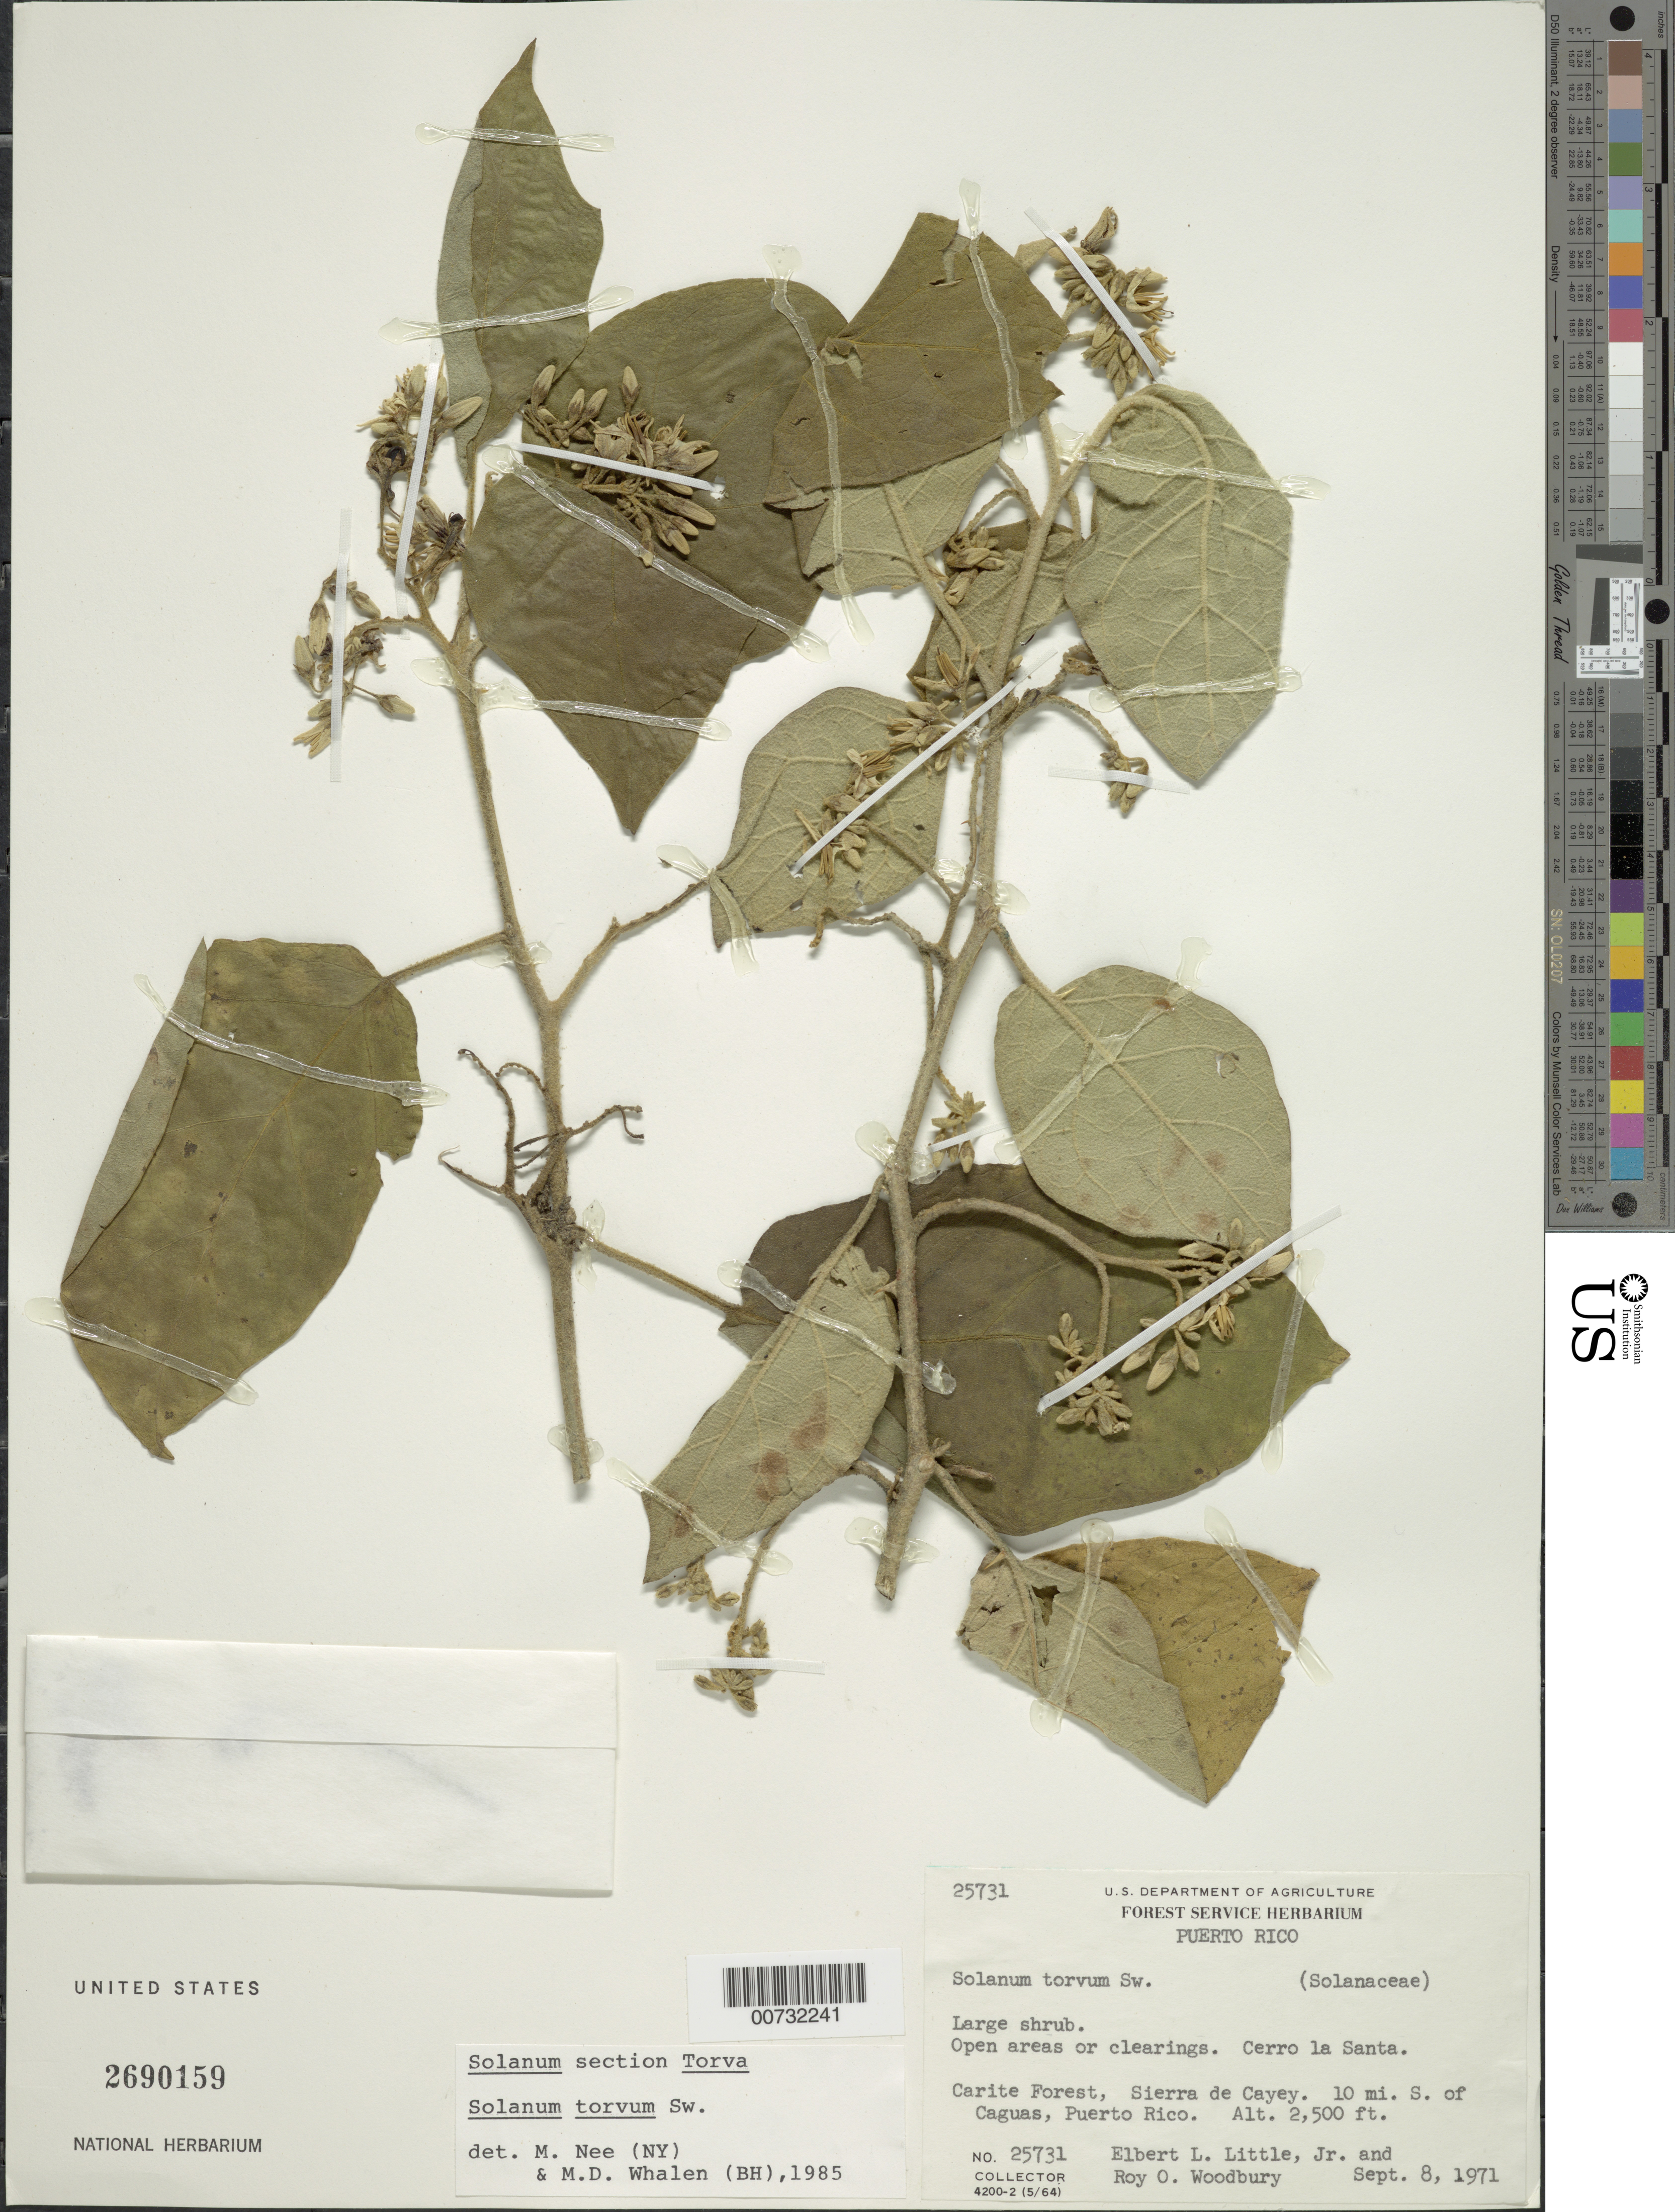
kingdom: Plantae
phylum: Tracheophyta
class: Magnoliopsida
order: Solanales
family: Solanaceae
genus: Solanum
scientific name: Solanum torvum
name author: Sw.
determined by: Nee, Michael H.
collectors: E. L. Little & R. O. Woodbury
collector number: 25731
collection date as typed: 08 Sep 1971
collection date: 1971-09-08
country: Puerto Rico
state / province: Cayey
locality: Sierra de Cayey; 10 mi S of Caguas, Cerro la Santa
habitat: Open areas or clearings. Cerro la Santa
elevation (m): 762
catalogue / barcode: US 2690159